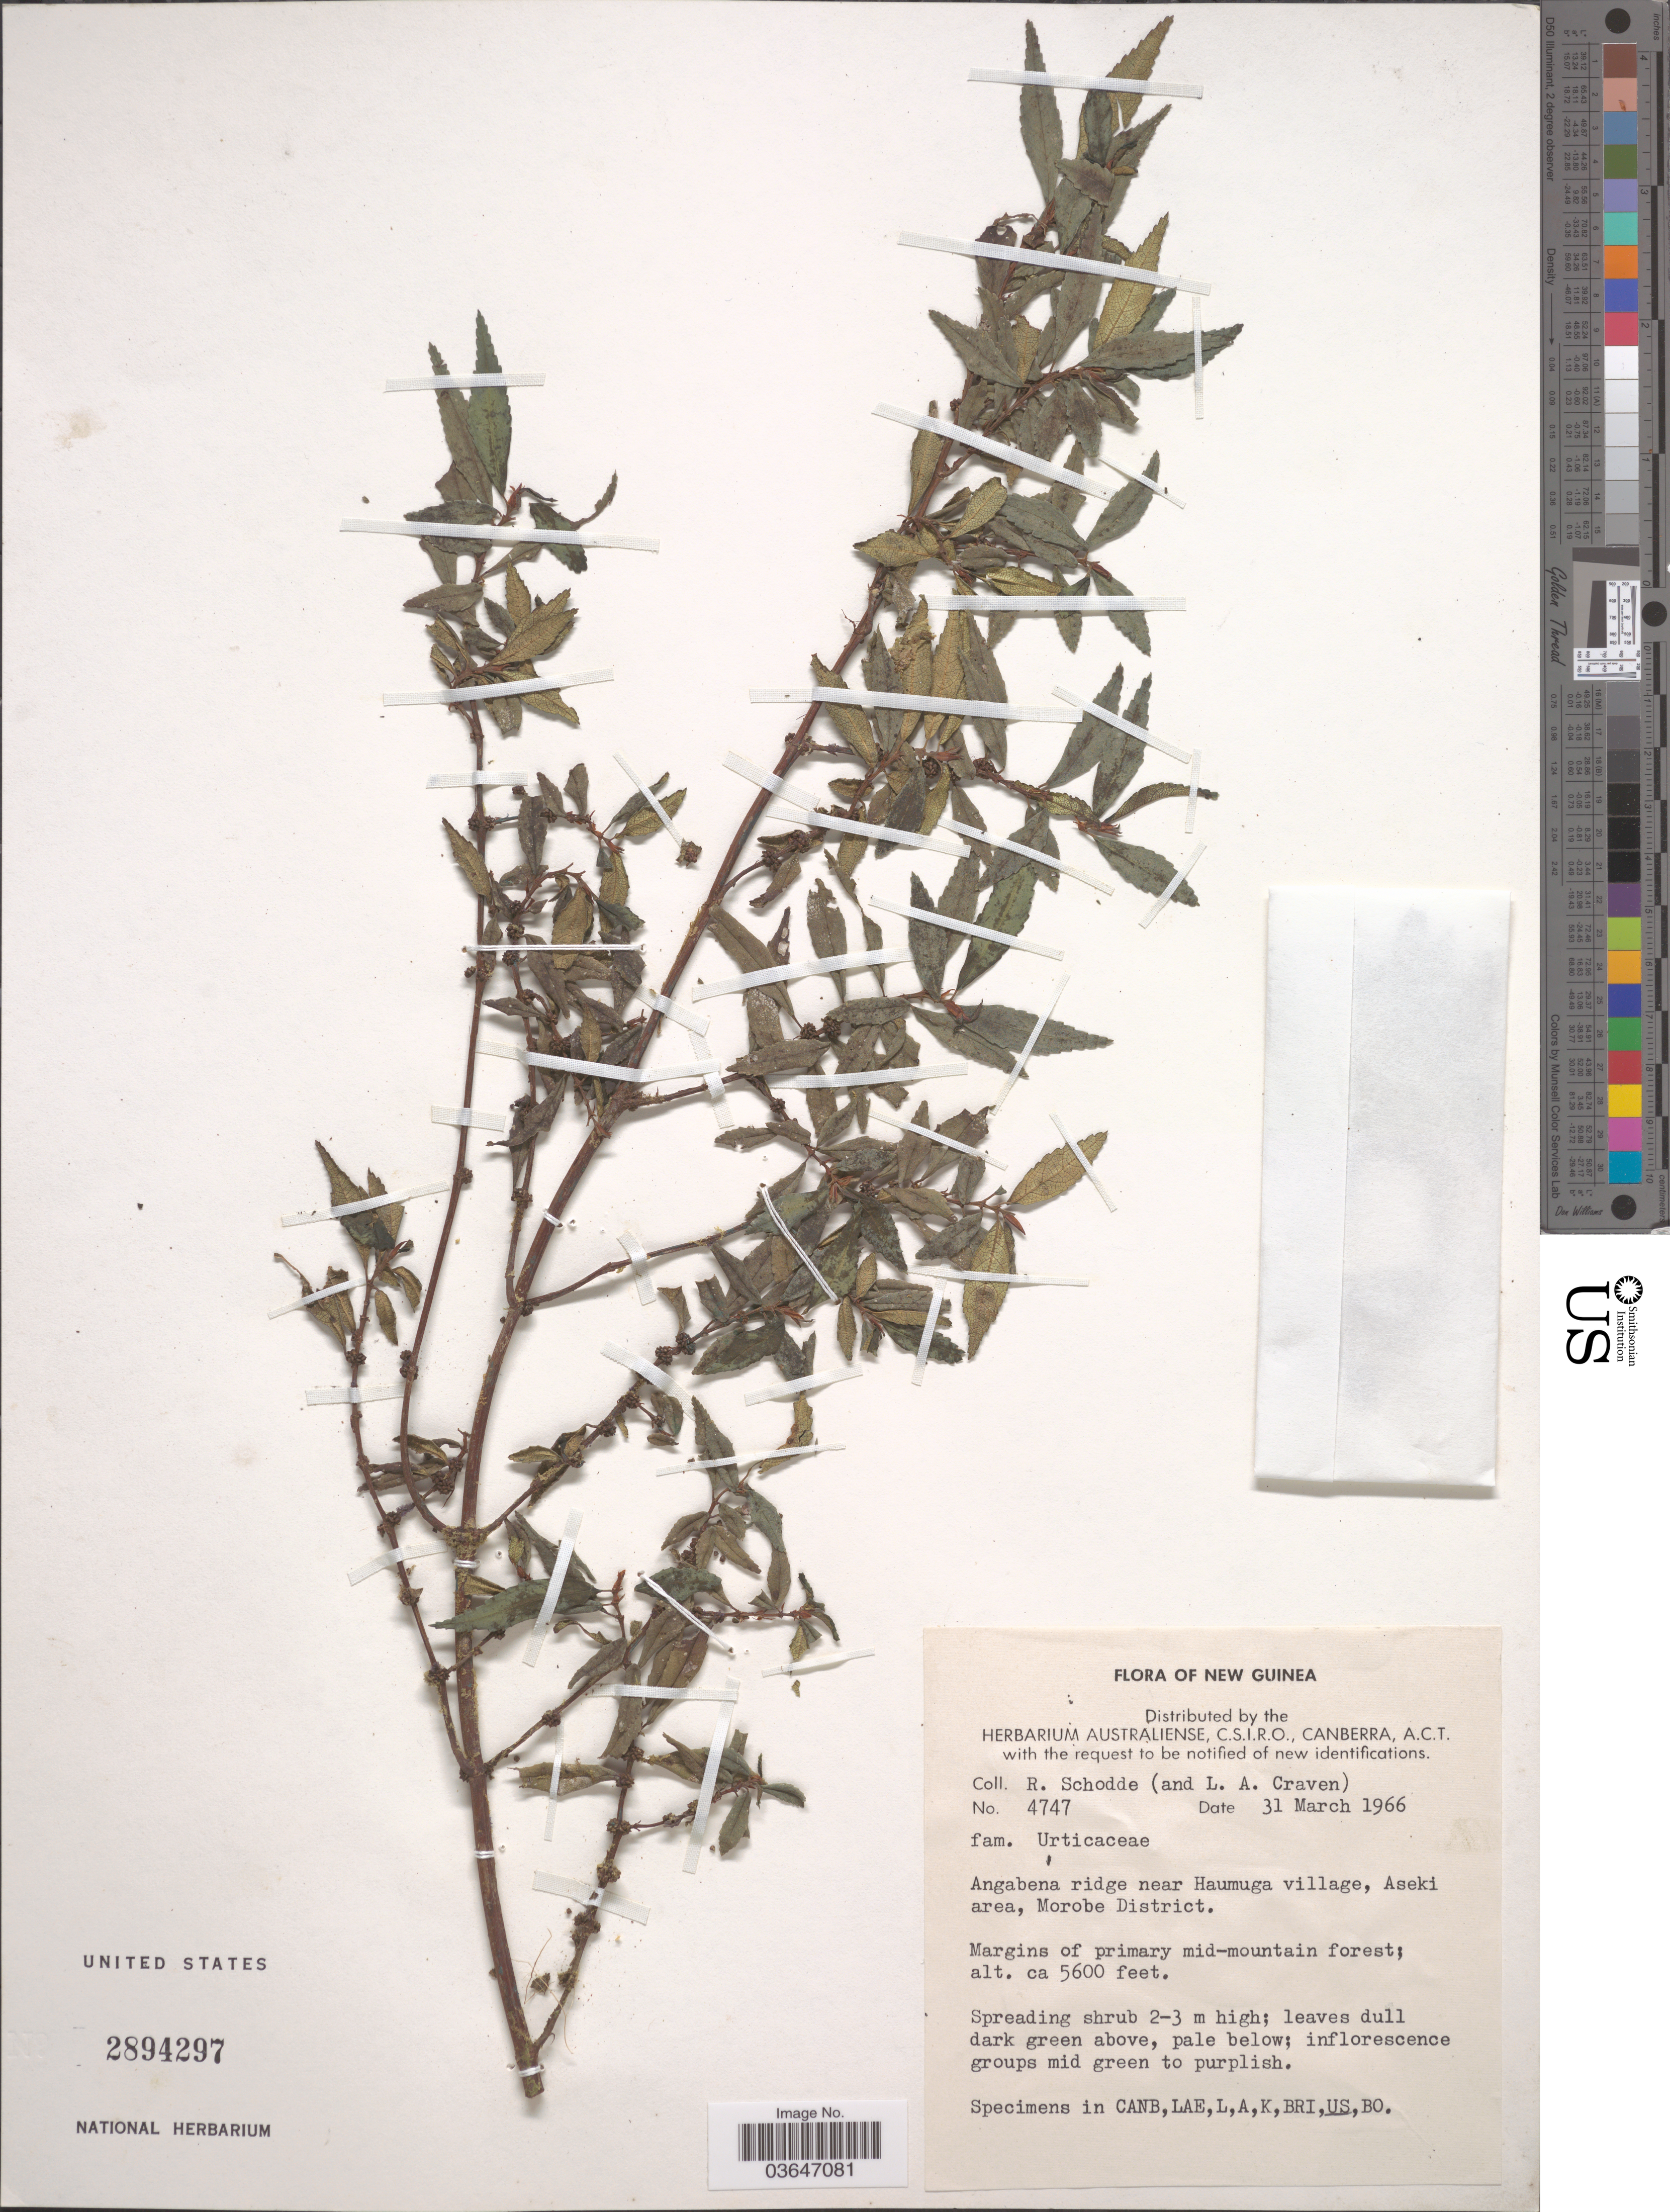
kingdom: Plantae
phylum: Tracheophyta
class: Magnoliopsida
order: Proteales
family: Proteaceae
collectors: R. Schodde & L. A. Craven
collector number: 4747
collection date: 1966-03-31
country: Papua New Guinea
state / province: Morobe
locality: New Guinea. Angabena ridge near Haumuga village, Aseki area, Morobe District.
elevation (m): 1707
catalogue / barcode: US 2894297